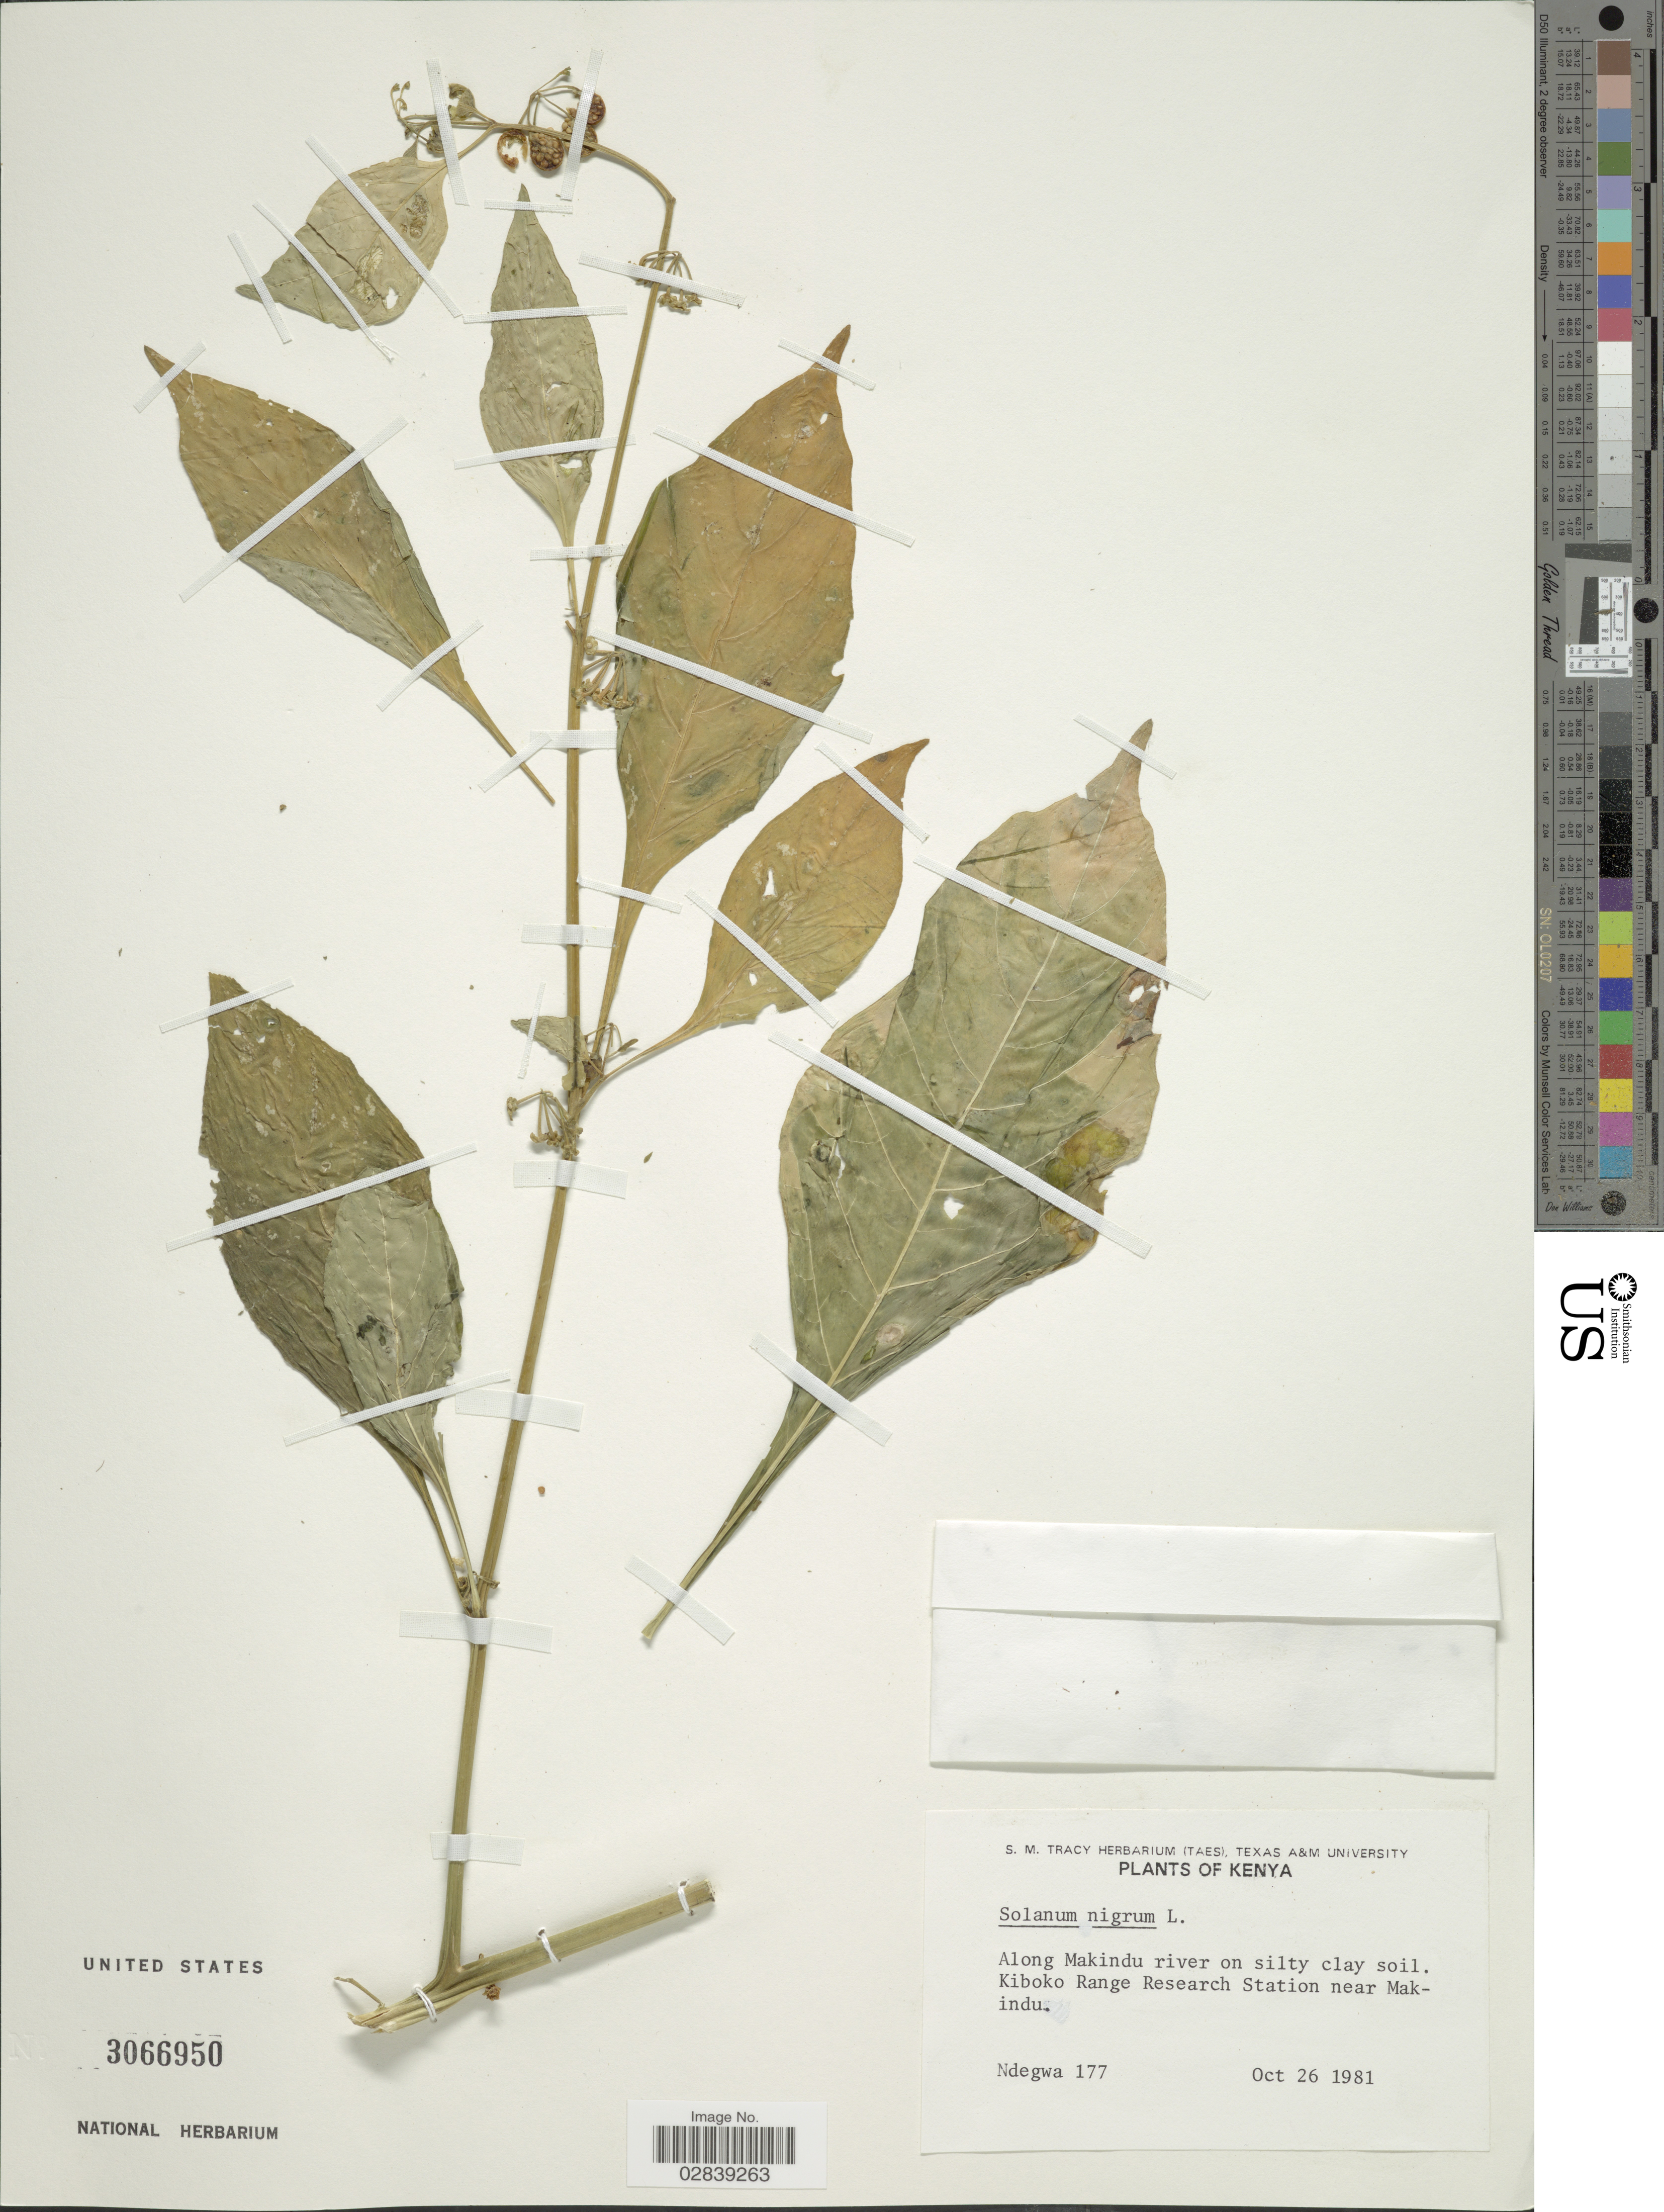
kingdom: Plantae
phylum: Tracheophyta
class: Magnoliopsida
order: Solanales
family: Solanaceae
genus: Solanum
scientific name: Solanum nigrum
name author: L.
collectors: -. Ndegwa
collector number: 177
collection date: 1981-10-26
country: Kenya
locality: Along Makindu river, Kiboko Range Research Station near Makindu.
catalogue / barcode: US 3066950